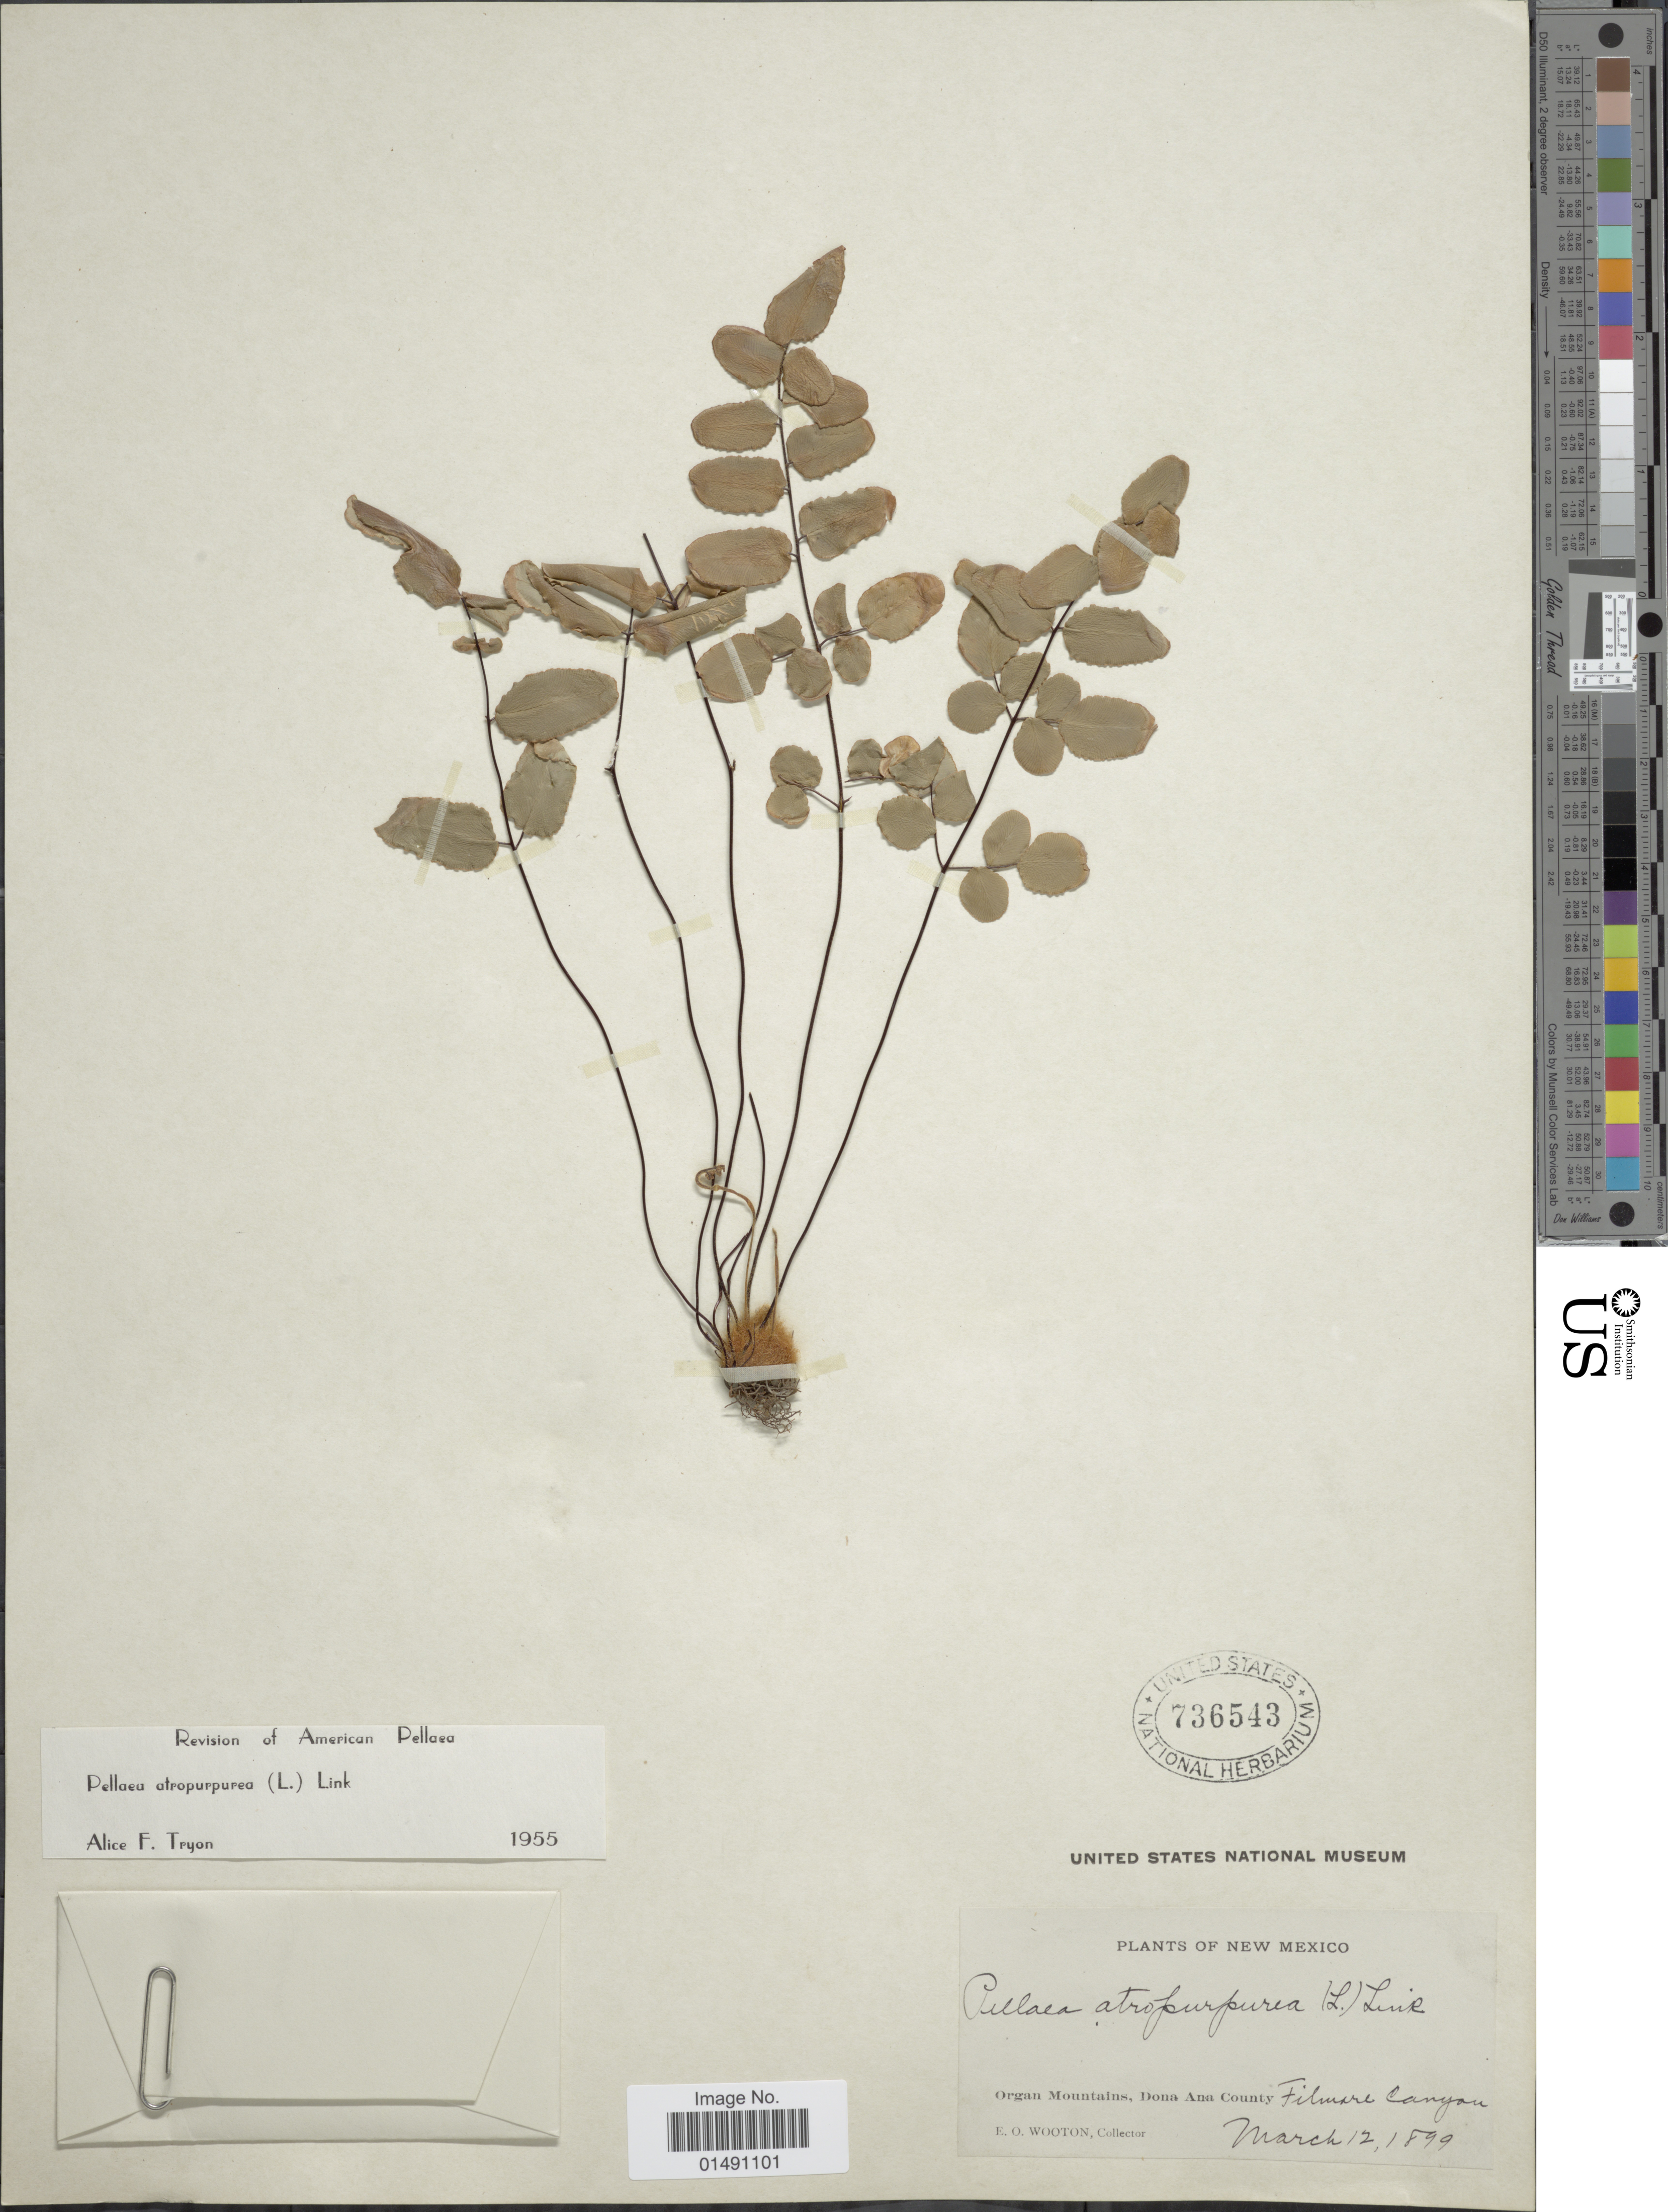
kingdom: Plantae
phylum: Tracheophyta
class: Polypodiopsida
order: Polypodiales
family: Pteridaceae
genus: Pellaea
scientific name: Pellaea atropurpurea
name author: (L.) Link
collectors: E. O. Wooton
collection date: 1899-03-12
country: United States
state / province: New Mexico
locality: Organ Mountain, Dona Ana County Filmore canyon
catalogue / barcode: US 736543